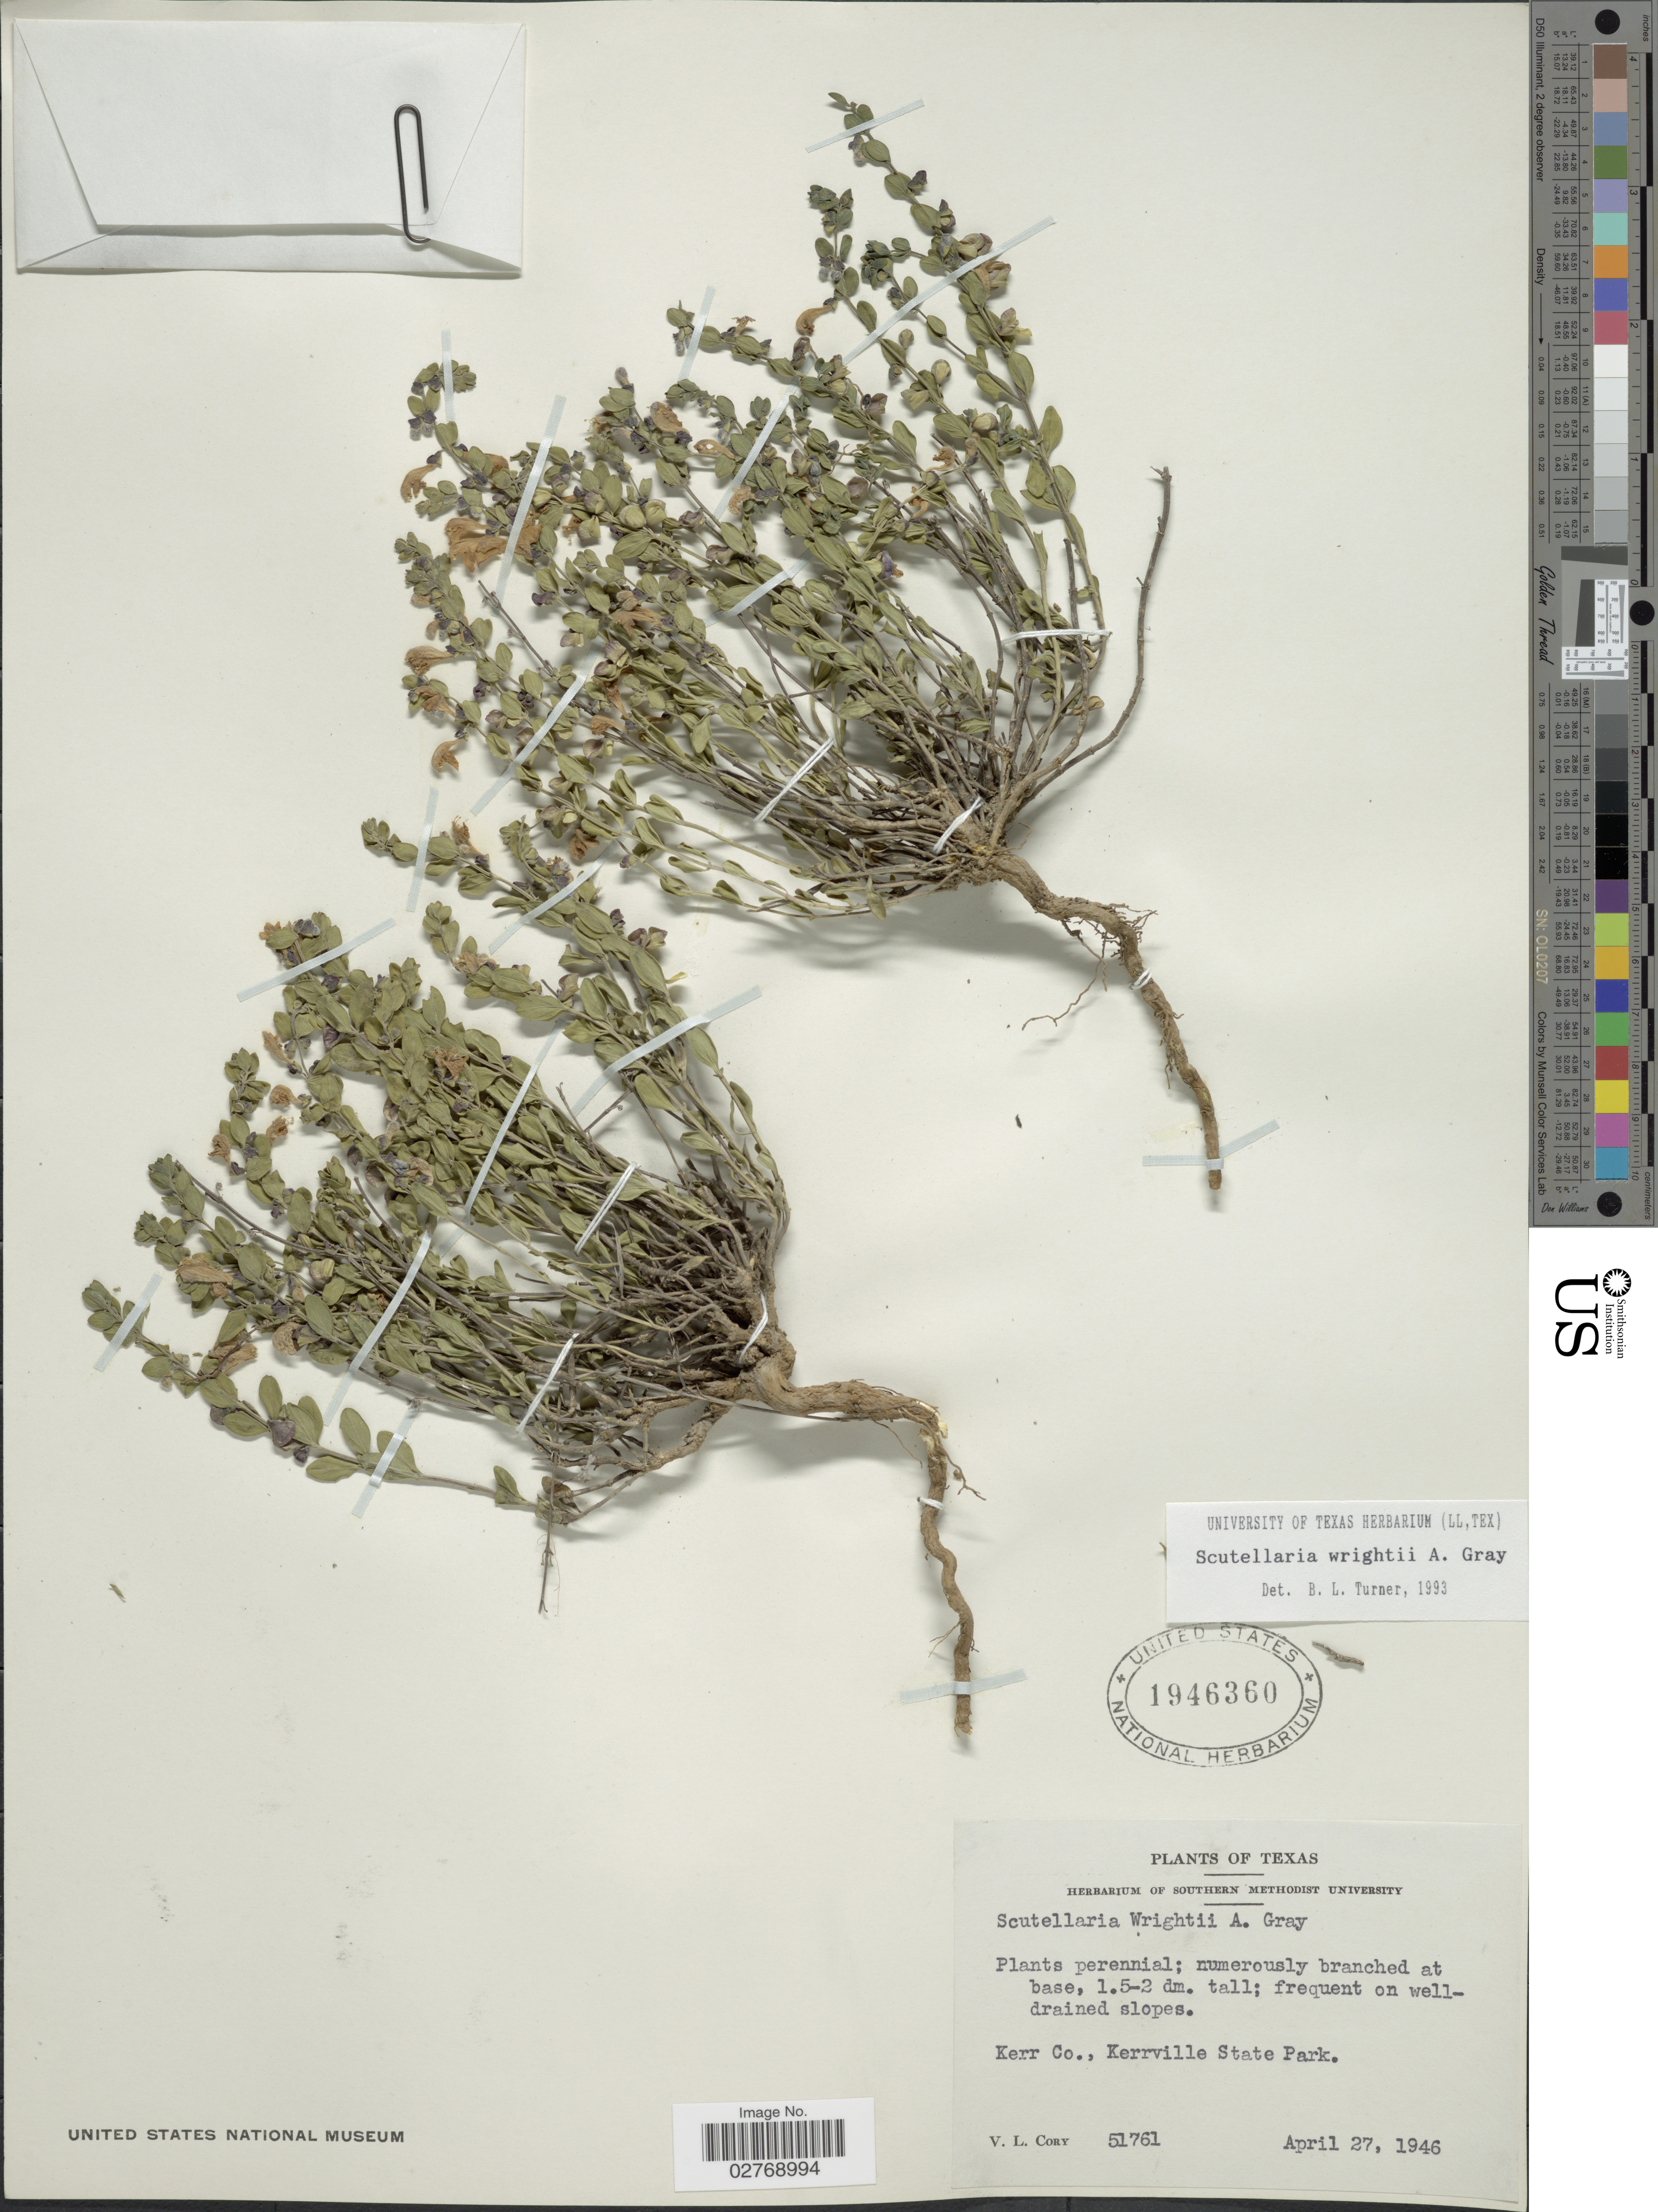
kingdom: Plantae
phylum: Tracheophyta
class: Magnoliopsida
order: Lamiales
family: Lamiaceae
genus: Scutellaria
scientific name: Scutellaria wrightii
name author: A. Gray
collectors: V. Cory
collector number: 51761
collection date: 1946-04-27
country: United States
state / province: Texas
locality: Kerr Co., Kerrville State Park.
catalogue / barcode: US 1946360